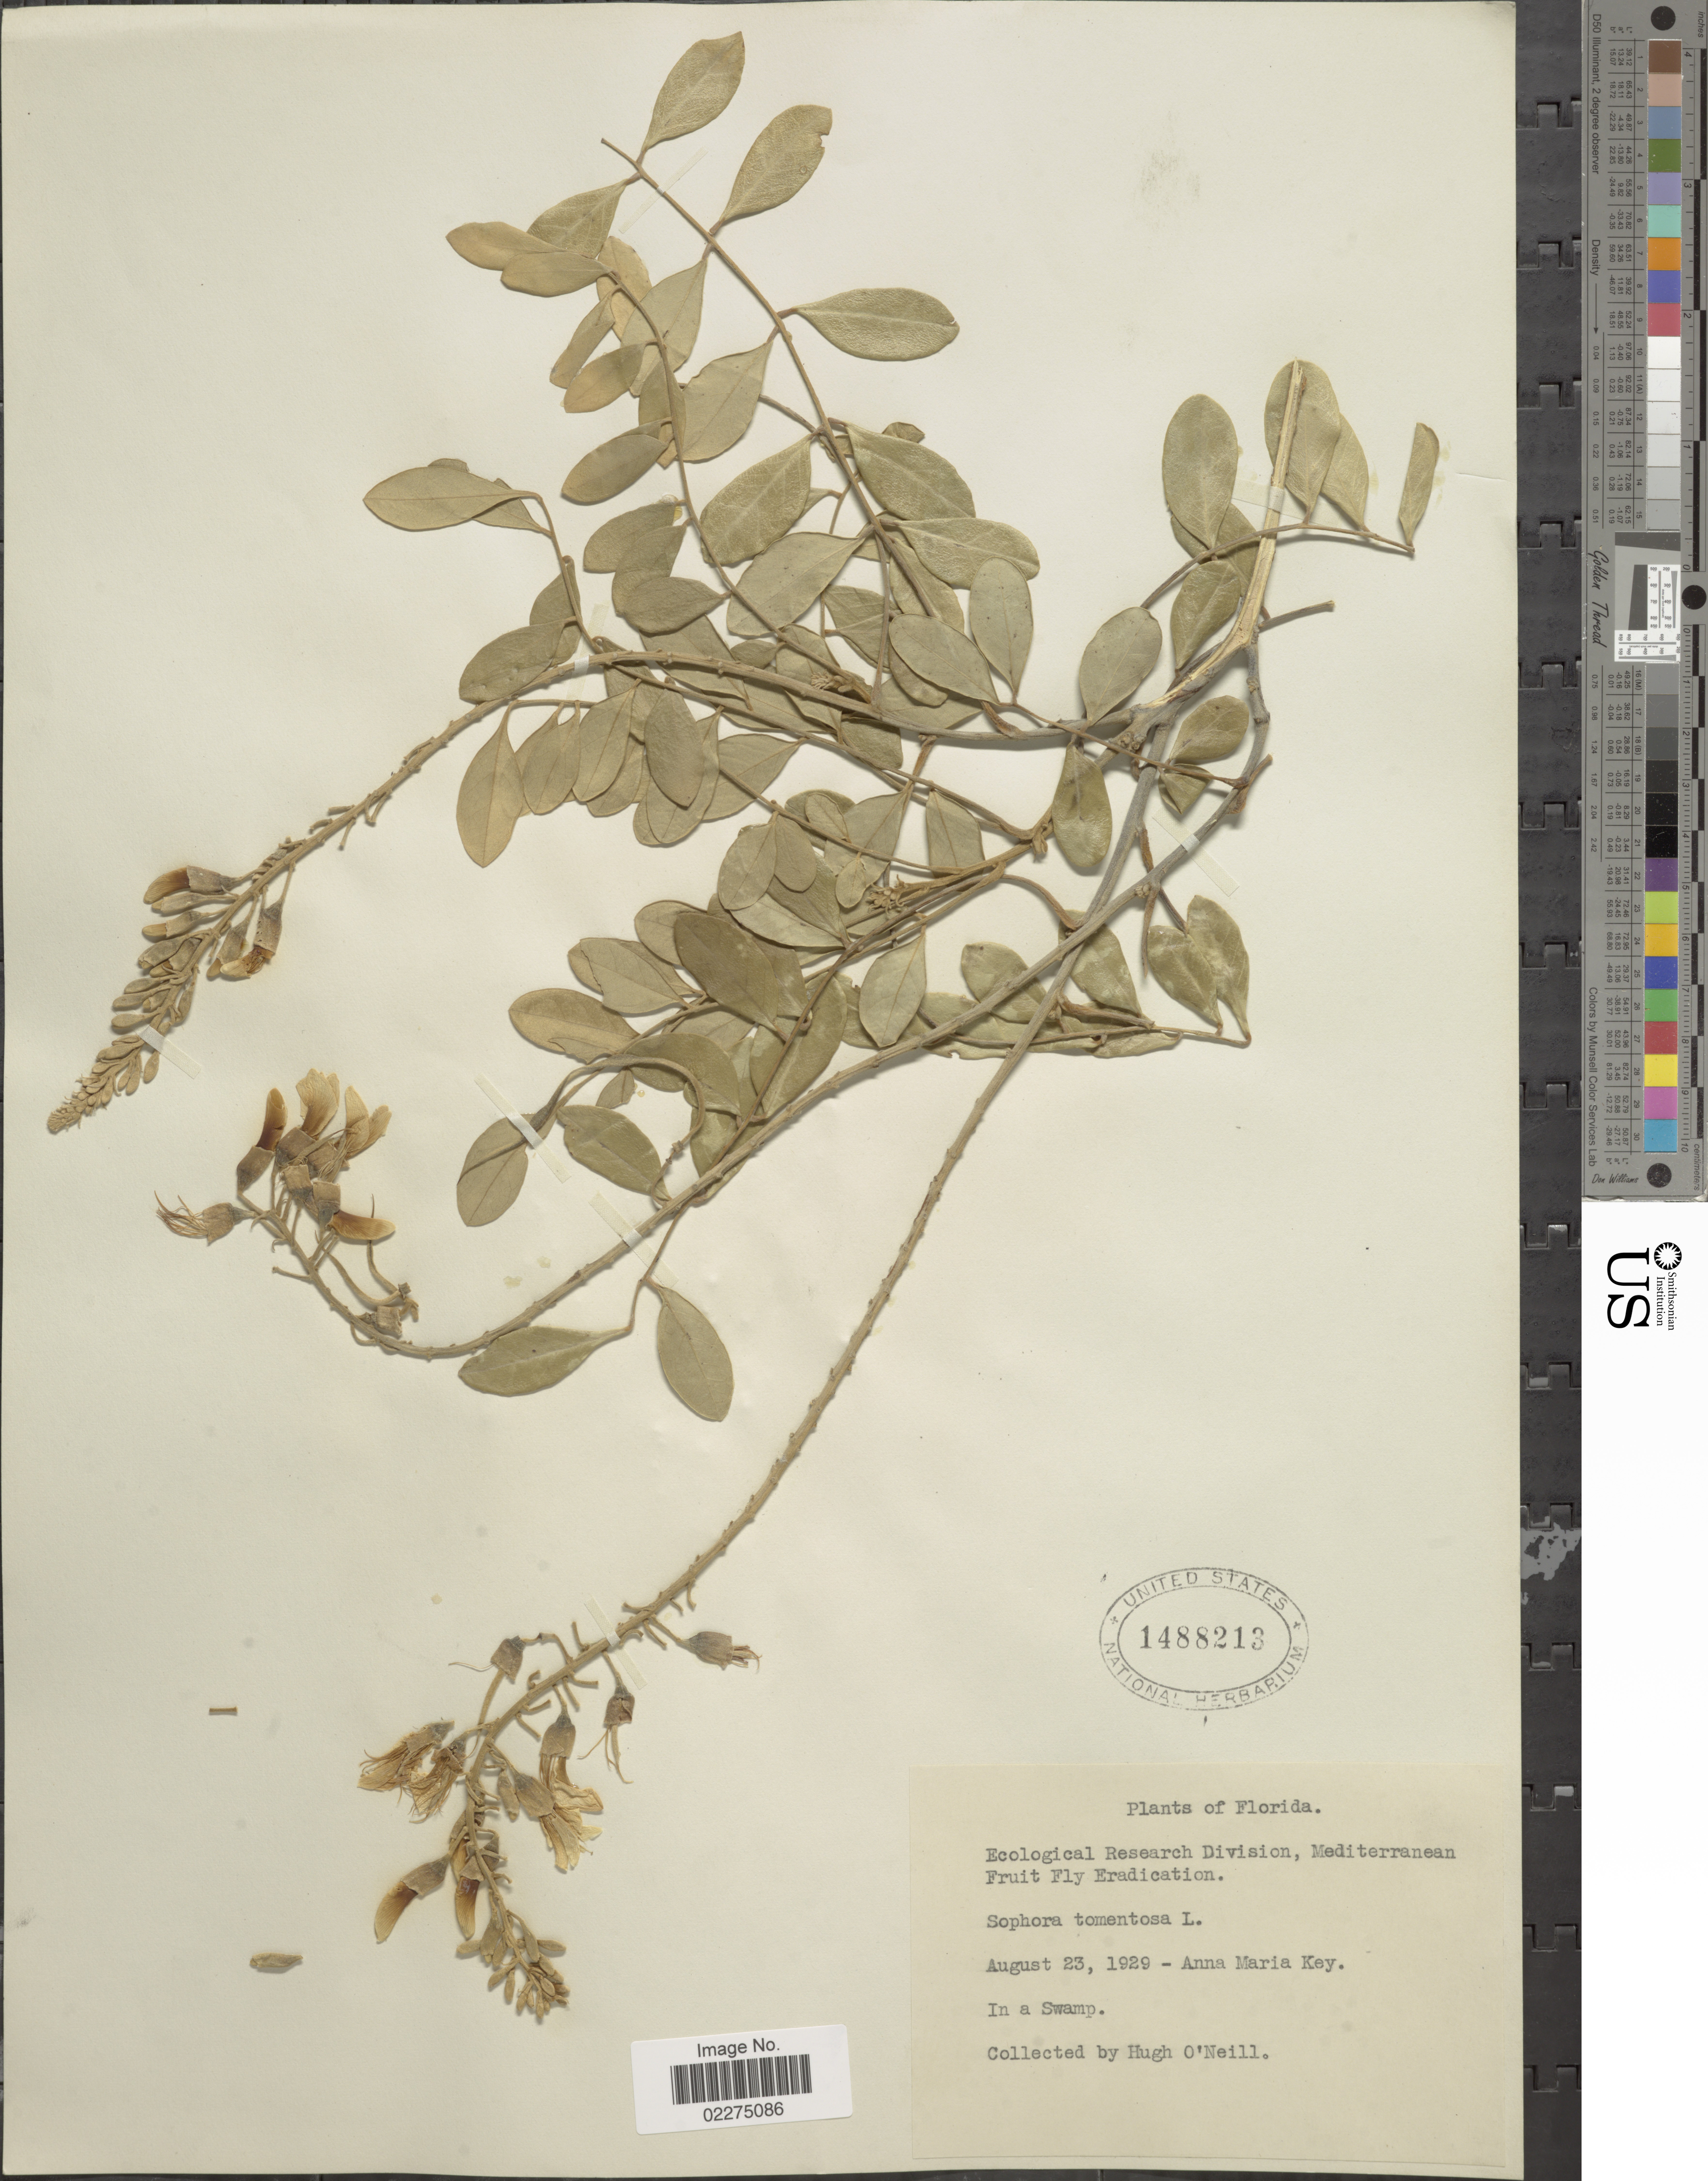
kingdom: Plantae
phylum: Tracheophyta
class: Magnoliopsida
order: Fabales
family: Fabaceae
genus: Sophora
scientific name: Sophora tomentosa var. truncata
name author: Torr. & A. Gray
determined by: Strong, Mark T., (BOT), Smithsonian Institution - National Museum of Natural History (UNITED STATES)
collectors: H. O'Neill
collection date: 1929-08-23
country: United States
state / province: Florida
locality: Anna Maria Key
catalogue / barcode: US 1488213